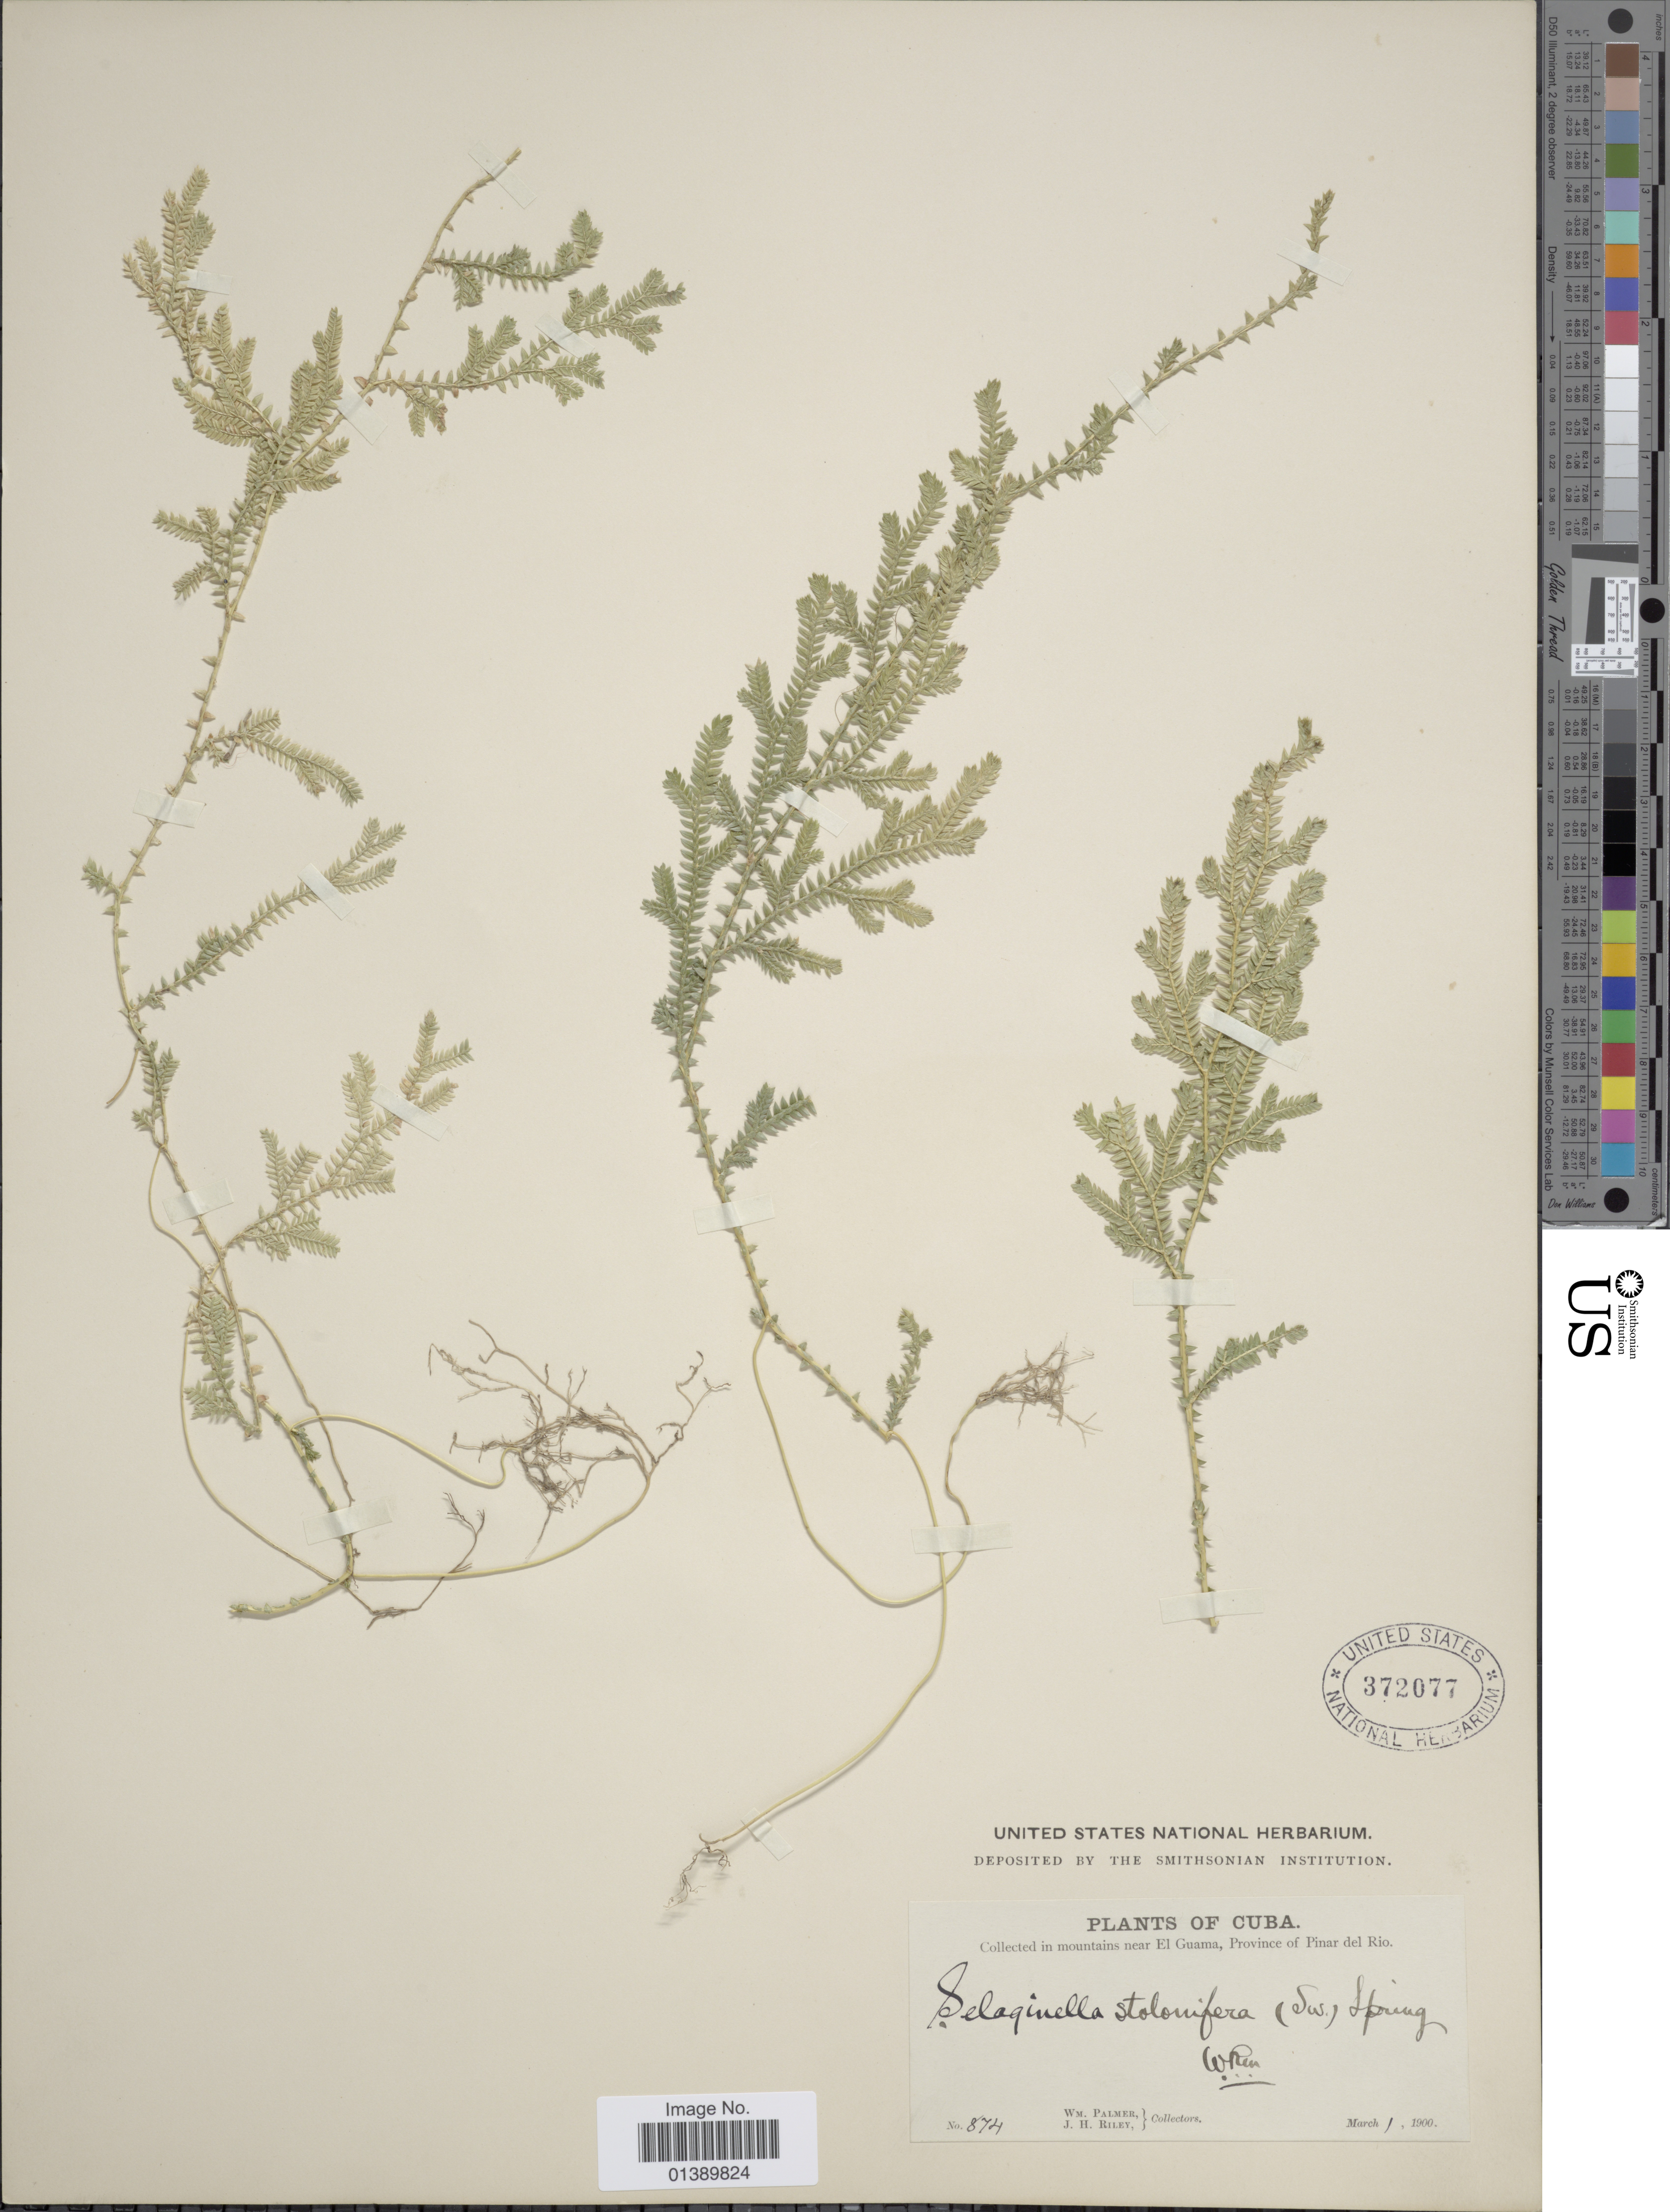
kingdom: Plantae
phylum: Tracheophyta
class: Lycopodiopsida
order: Selaginellales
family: Selaginellaceae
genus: Selaginella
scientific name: Selaginella plumosa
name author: (L.) C. Presl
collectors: W. Palmer & J. H. Riley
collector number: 874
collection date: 1900-03-01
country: Cuba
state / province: Pinar del Río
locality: In mountains near El Guama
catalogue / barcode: US 372077